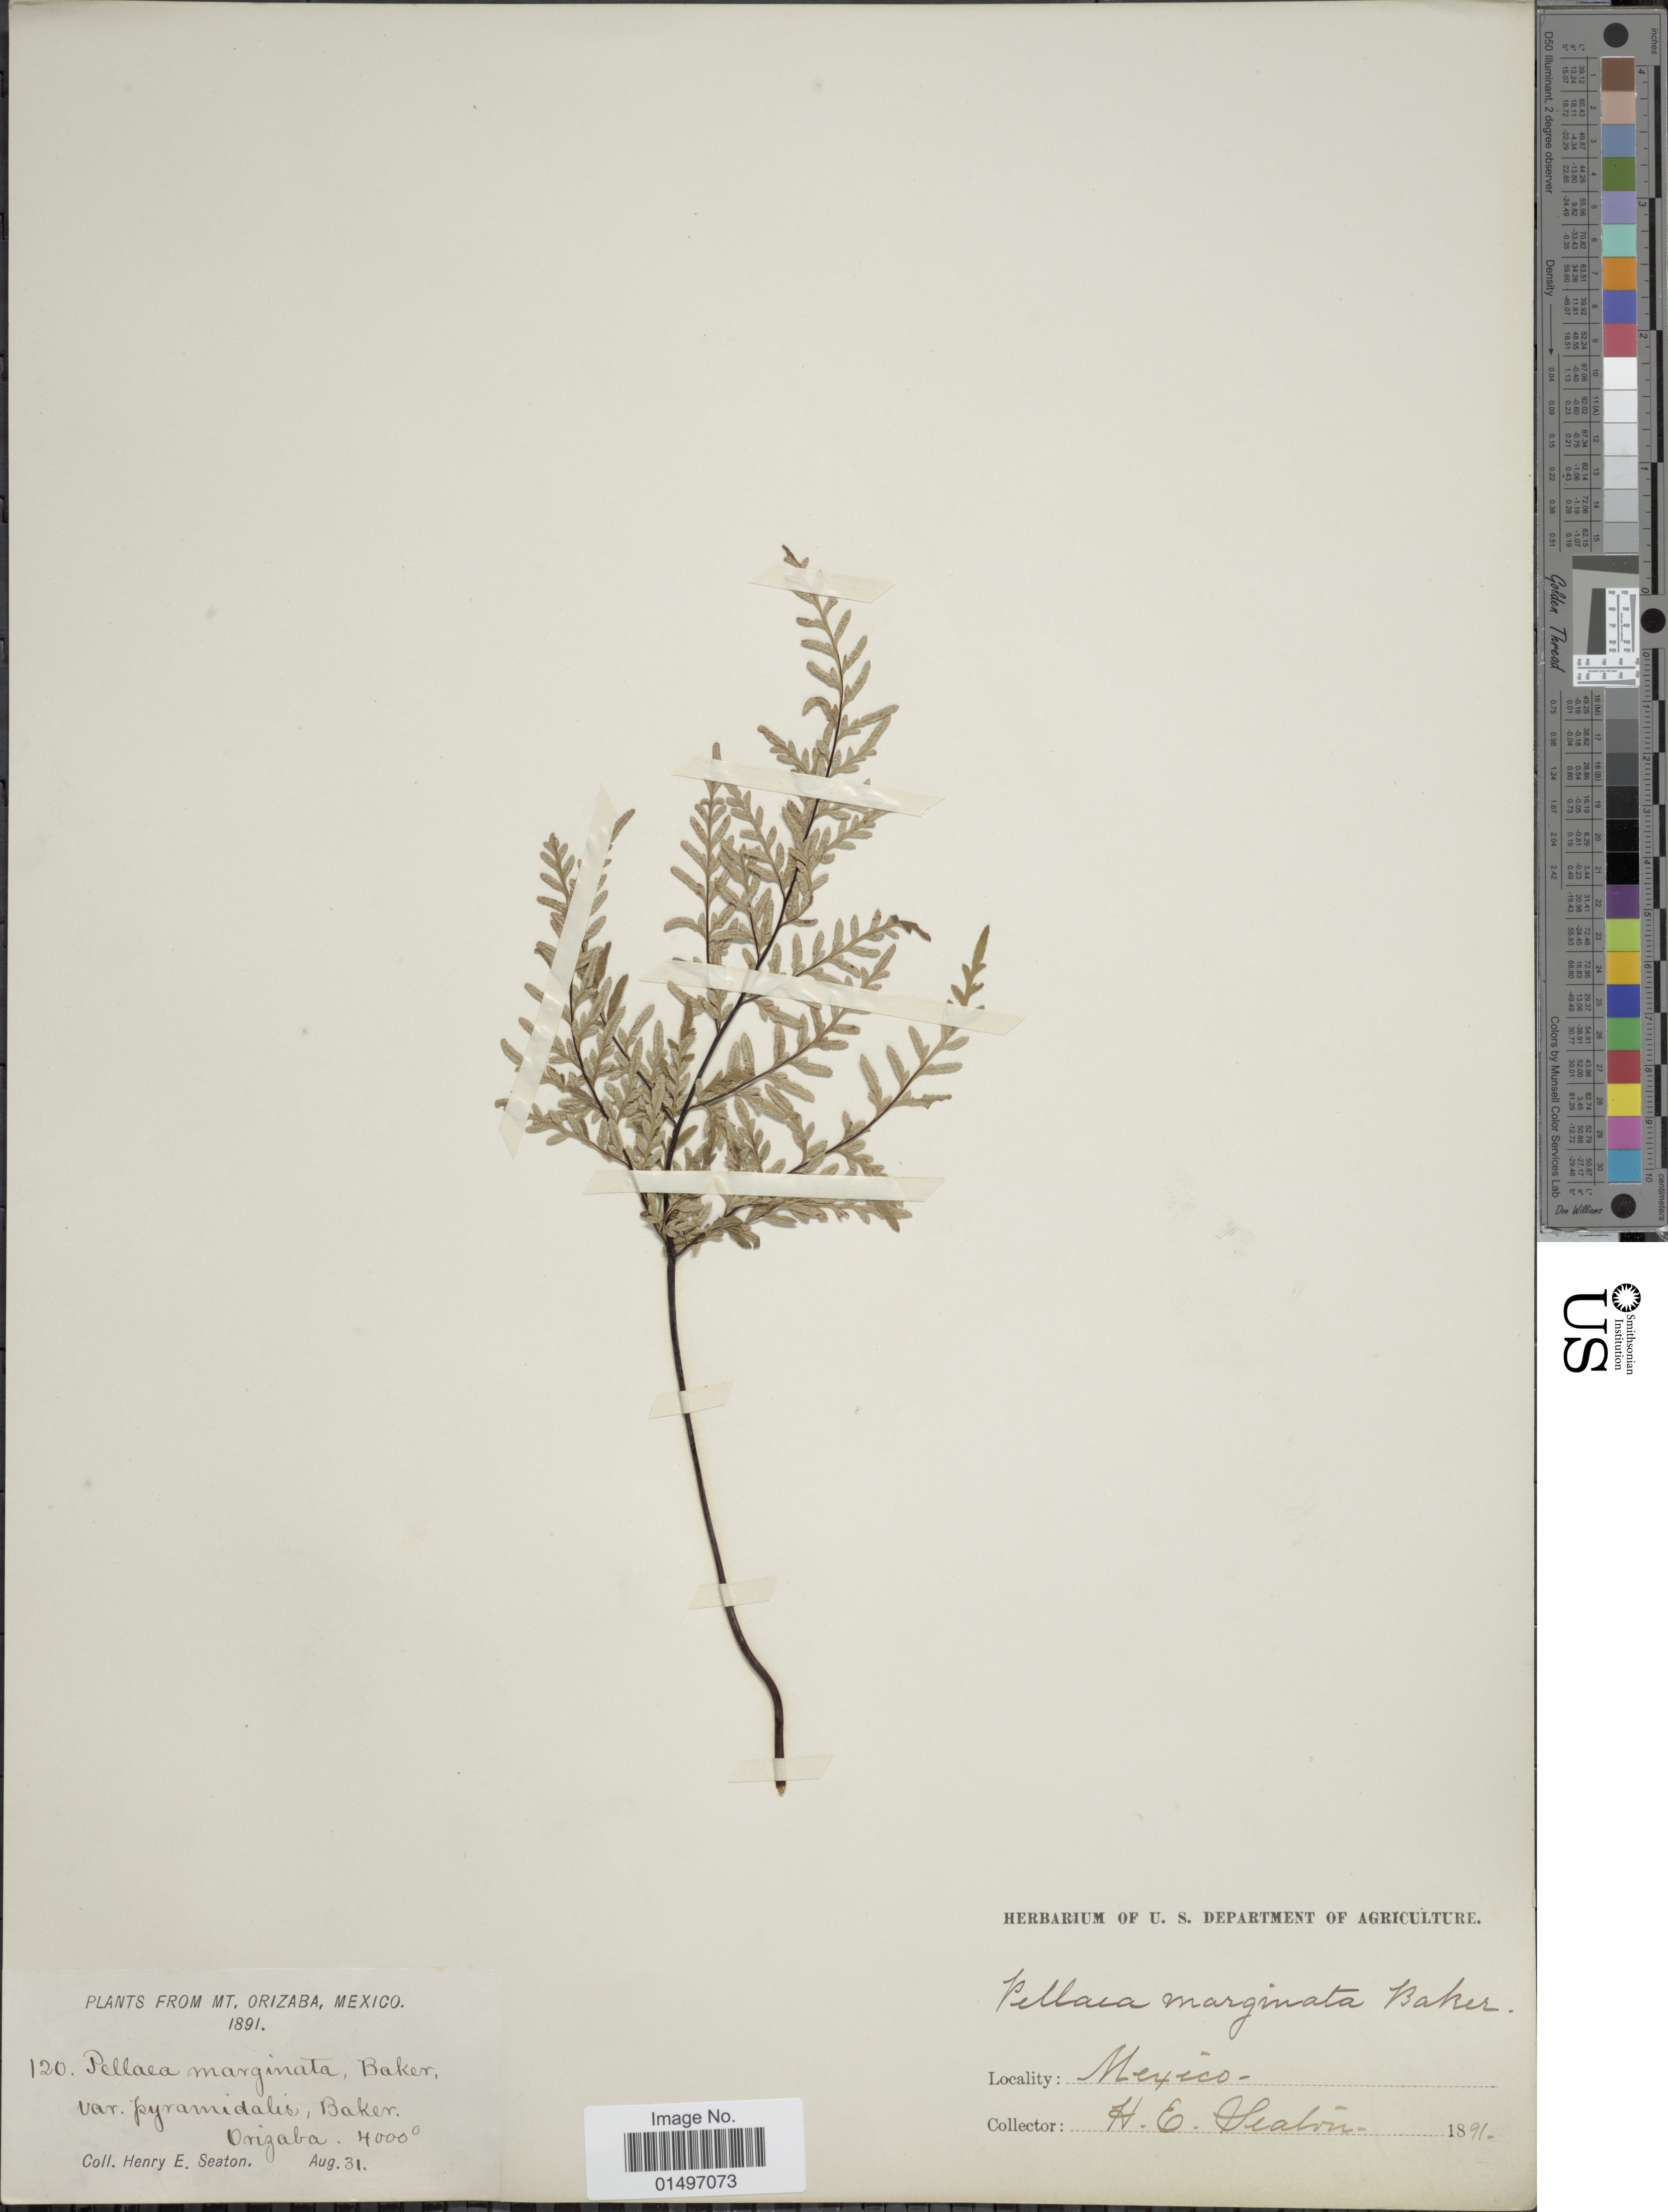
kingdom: Plantae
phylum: Tracheophyta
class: Polypodiopsida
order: Polypodiales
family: Pteridaceae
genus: Gaga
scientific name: Gaga hirsuta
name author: (Link) Fay W. Li & Windham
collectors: H. E. Seaton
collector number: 120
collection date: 1891-08-31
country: Mexico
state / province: México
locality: Mexico, Mt Orizaba.